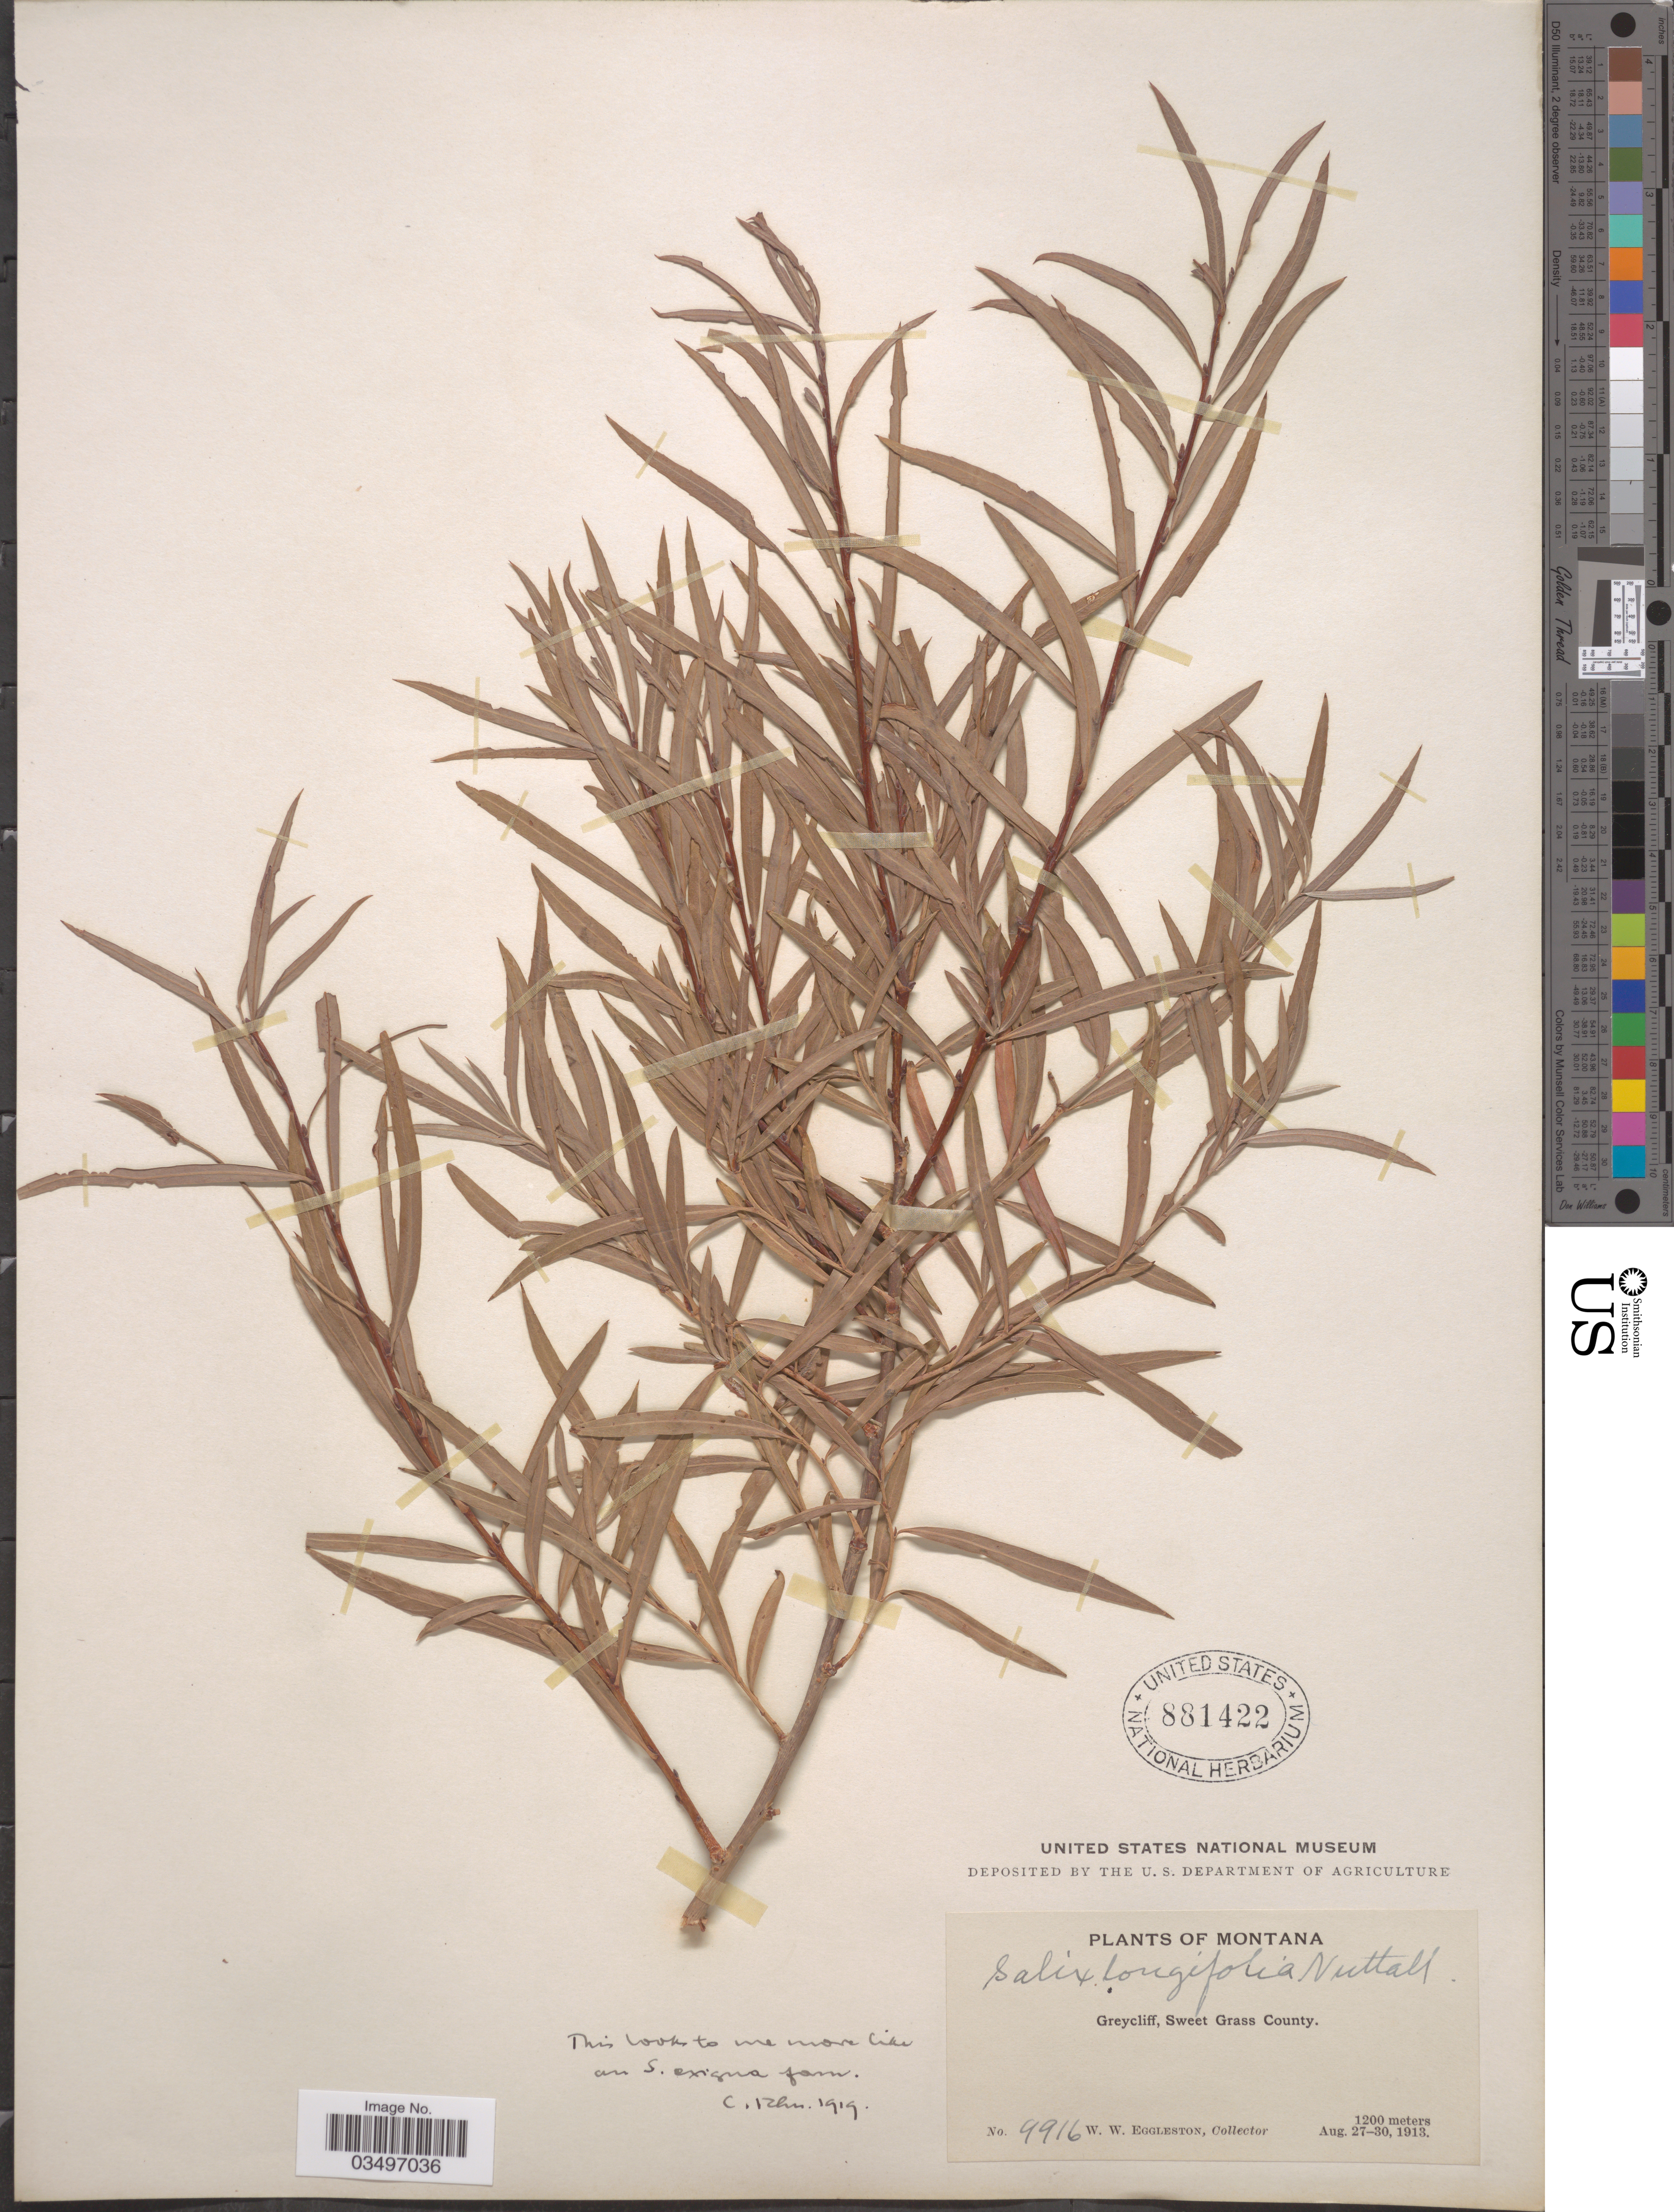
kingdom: Plantae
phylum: Tracheophyta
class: Magnoliopsida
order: Malpighiales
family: Salicaceae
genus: Salix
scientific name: Salix exigua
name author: Nutt.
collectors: W. W. Eggleston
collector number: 9916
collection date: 1913-08-27/1913-08-30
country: United States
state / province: Montana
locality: Greycliff, Sweet Grass County.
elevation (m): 1200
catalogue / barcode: US 881422